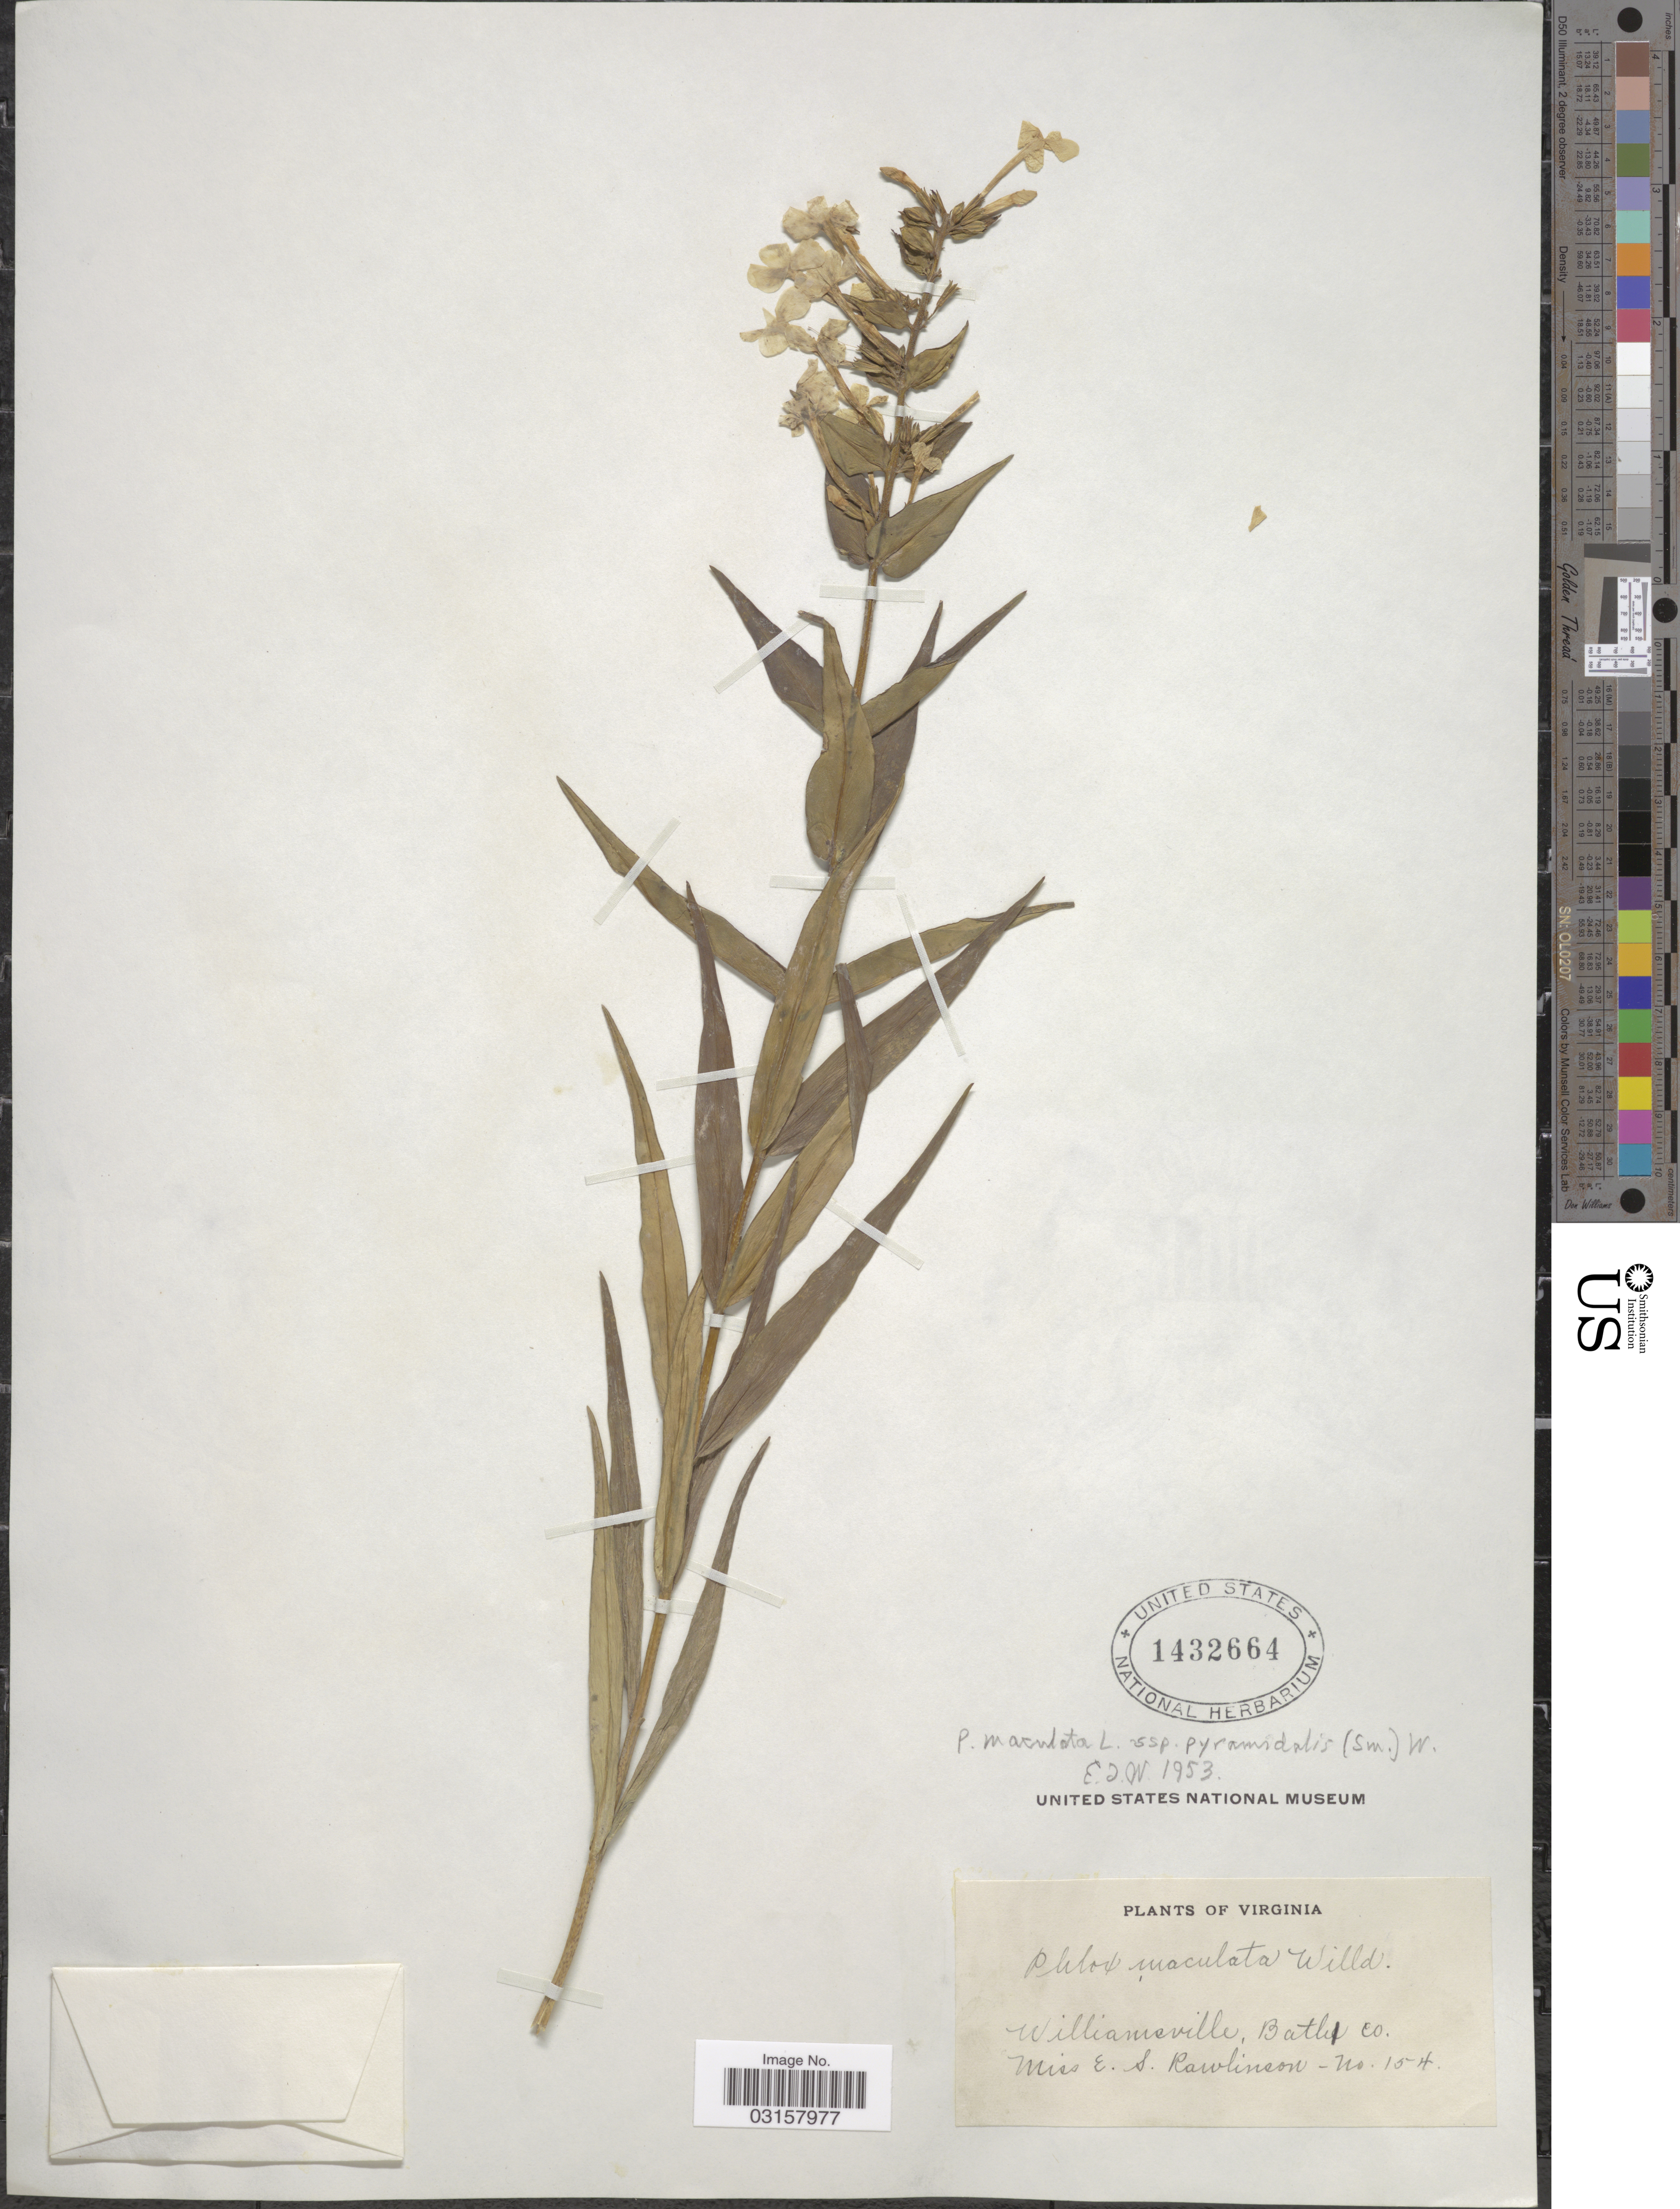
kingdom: Plantae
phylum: Tracheophyta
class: Magnoliopsida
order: Ericales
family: Polemoniaceae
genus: Phlox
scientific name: Phlox x pyramidalis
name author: (Sm.) Wherry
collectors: E. S. Rawlinson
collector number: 154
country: United States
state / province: Virginia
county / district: Bath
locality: Williamsville, Bath Co.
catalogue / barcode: US 1432664